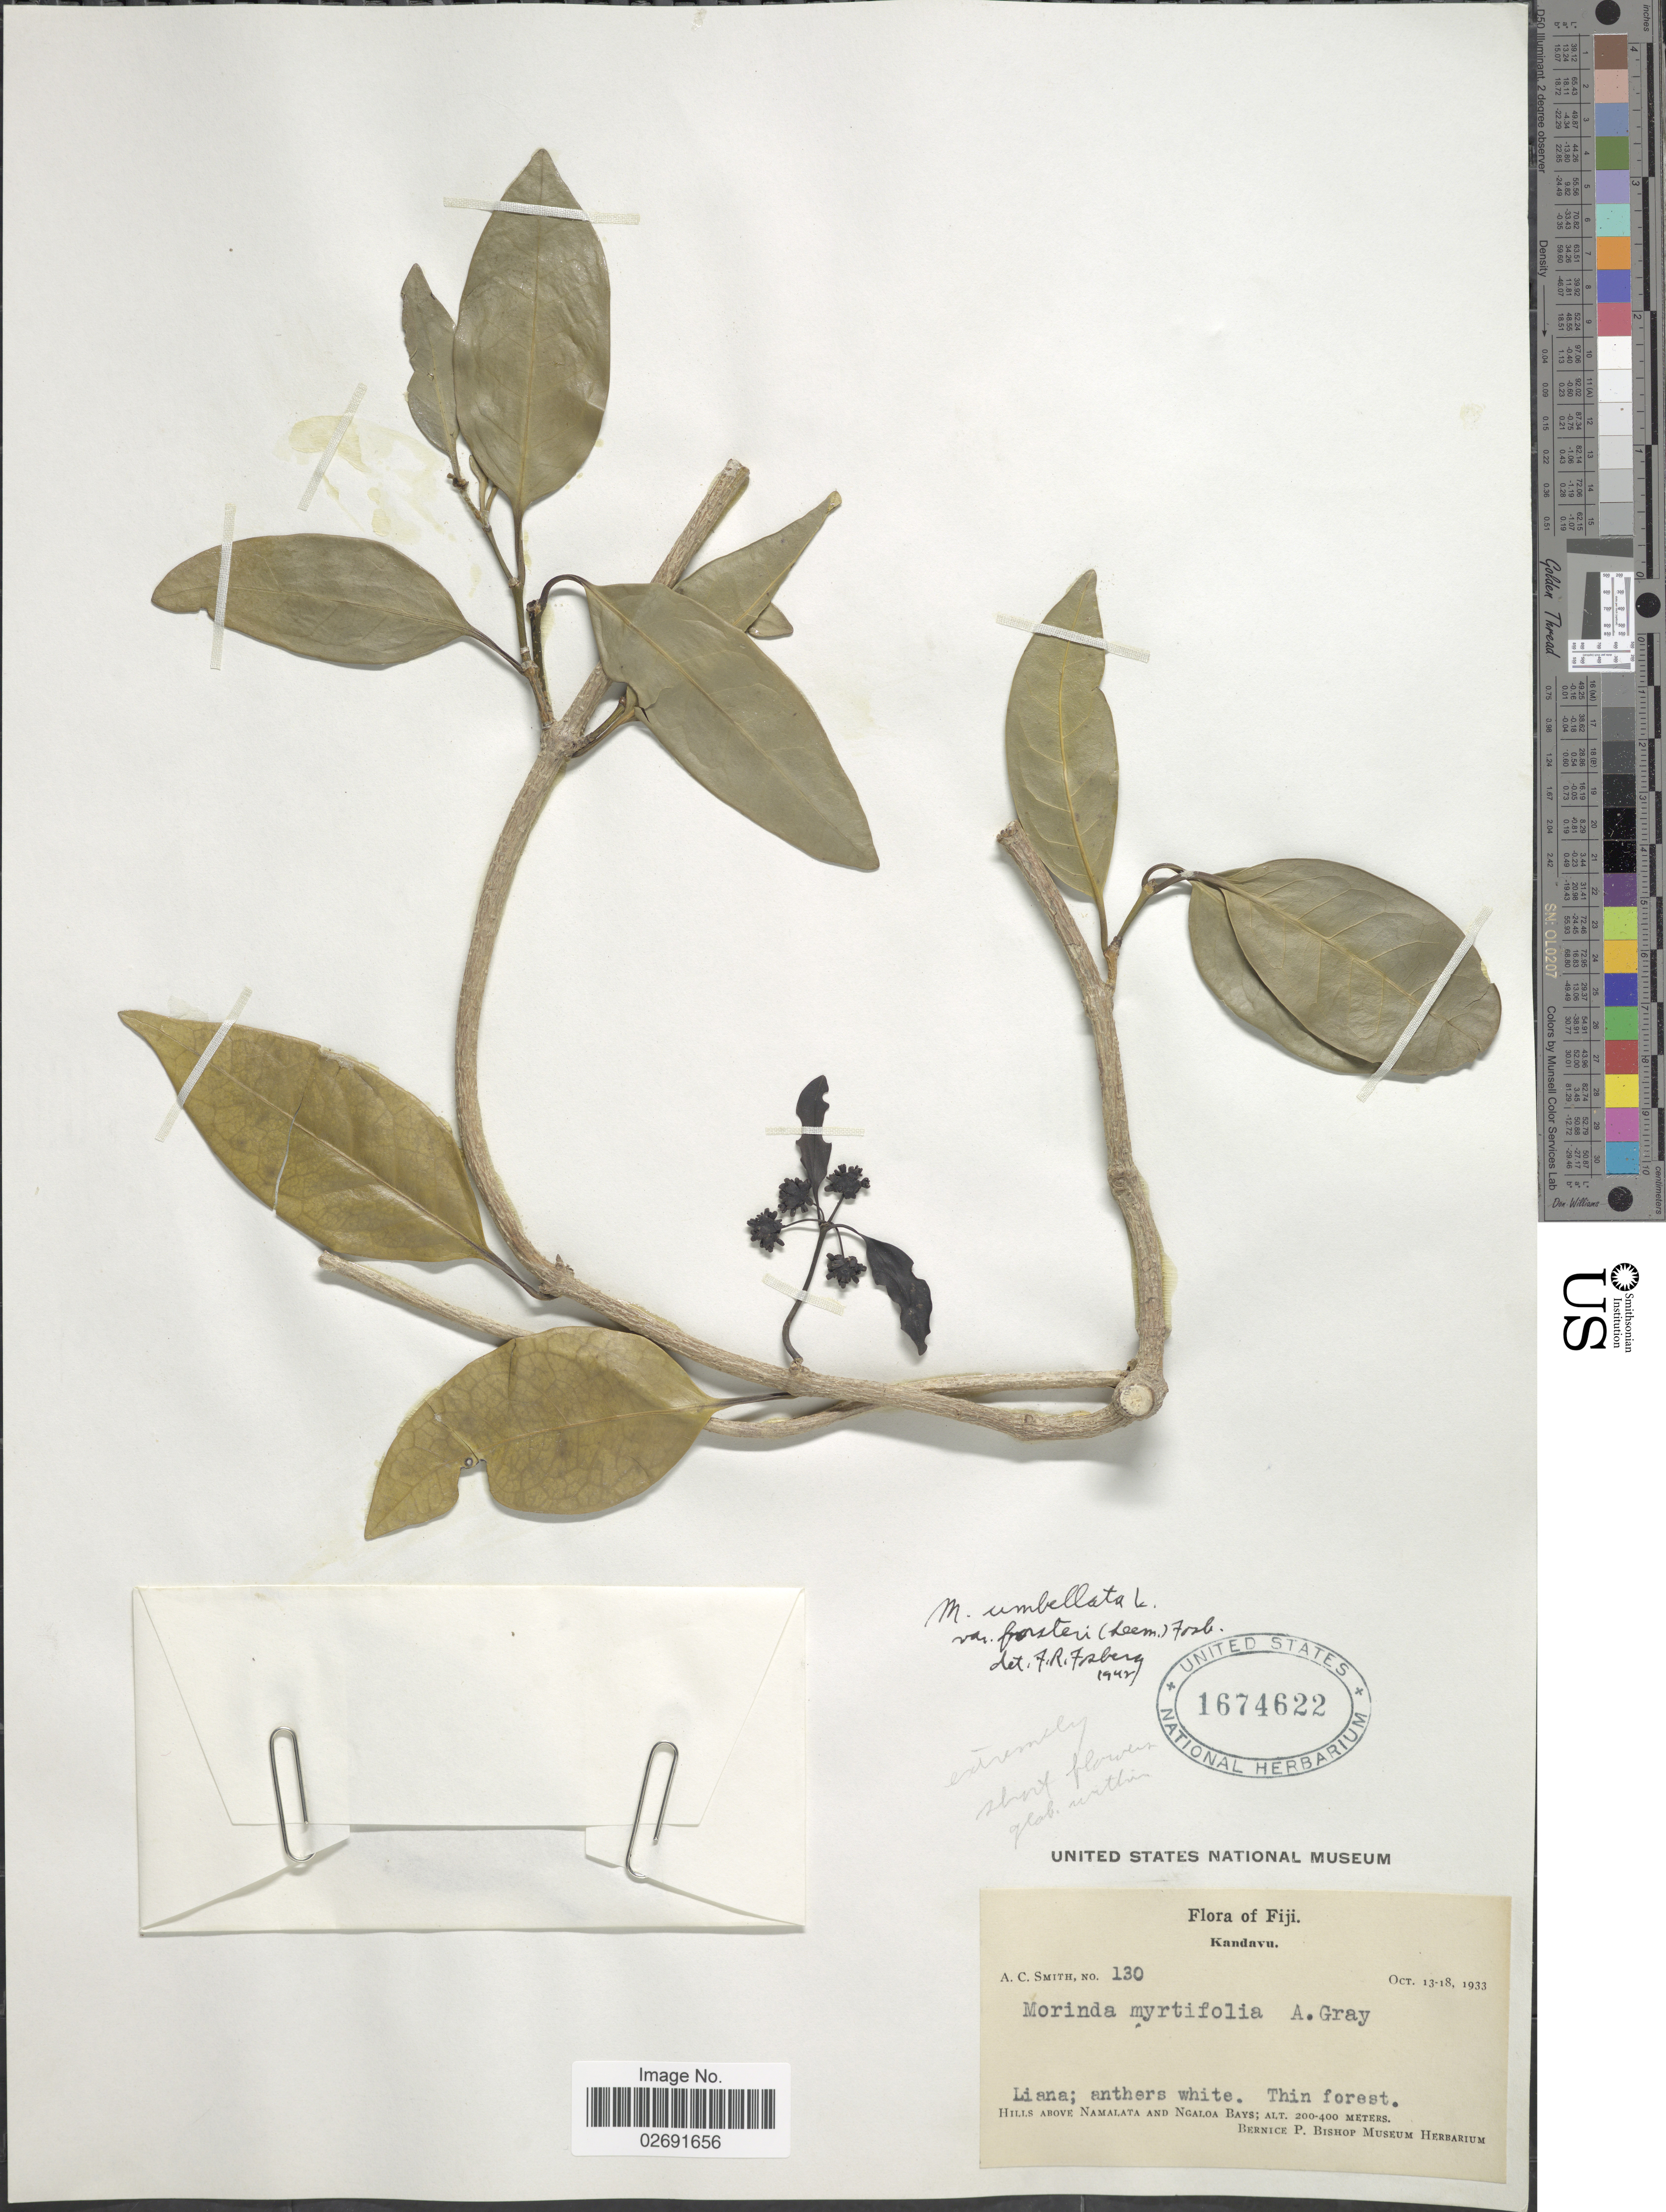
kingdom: Plantae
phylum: Tracheophyta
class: Magnoliopsida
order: Gentianales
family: Rubiaceae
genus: Gynochthodes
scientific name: Gynochthodes myrtifolia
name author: (A. Gray) Razafim. & B. Bremer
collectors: A. C. Smith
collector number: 130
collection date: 1933-10-13/1933-10-18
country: Fiji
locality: Kandavu. Thin forest. Hills above Namalata and Ngaloa Bays.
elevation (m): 200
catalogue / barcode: US 1674622